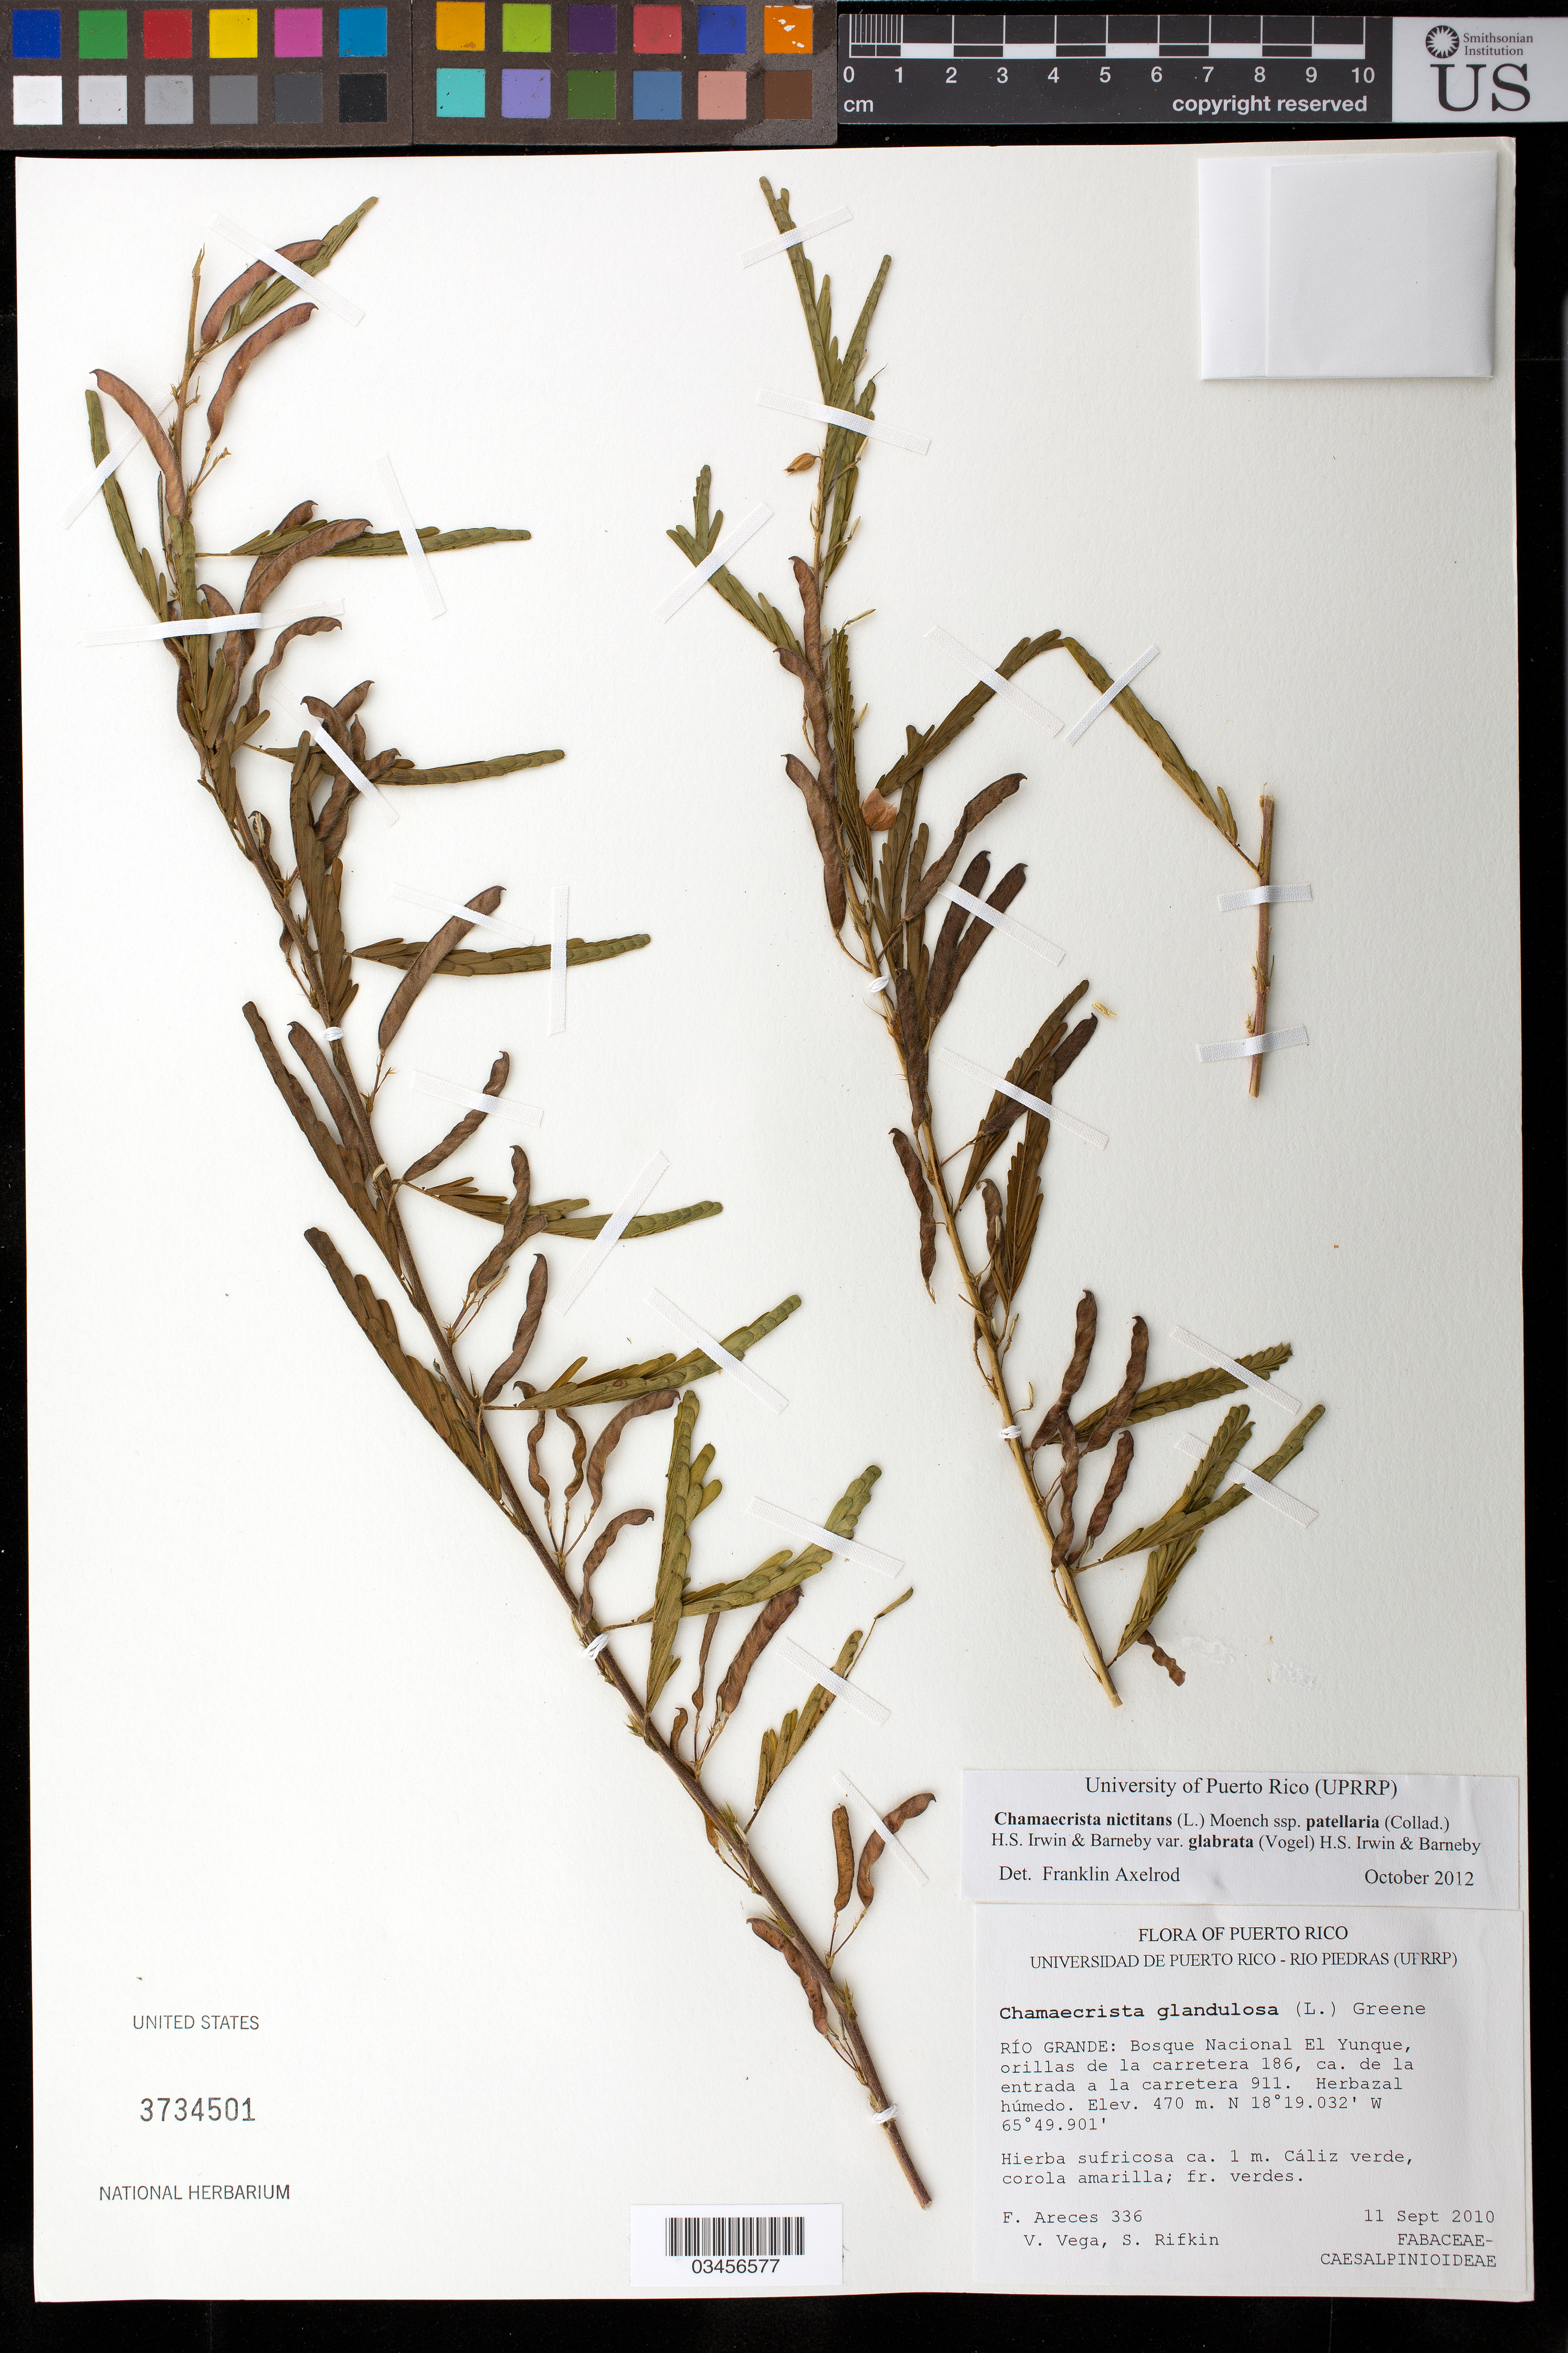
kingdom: Plantae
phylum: Tracheophyta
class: Magnoliopsida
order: Fabales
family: Fabaceae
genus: Chamaecrista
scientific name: Chamaecrista nictitans var. glabrata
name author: (Vogel) H.S. Irwin & Barneby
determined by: Axelrod, F. S.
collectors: F. Areces Berazaín, V. Vega & S. Rifkin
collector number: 336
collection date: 2010-09-11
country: Puerto Rico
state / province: Río Grande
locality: Bosque Nacional El Yunque, orillas de la carretera 186, ca. de la entrada a la carretera 911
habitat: Herbazal húmedo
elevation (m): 470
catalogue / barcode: US 3734501